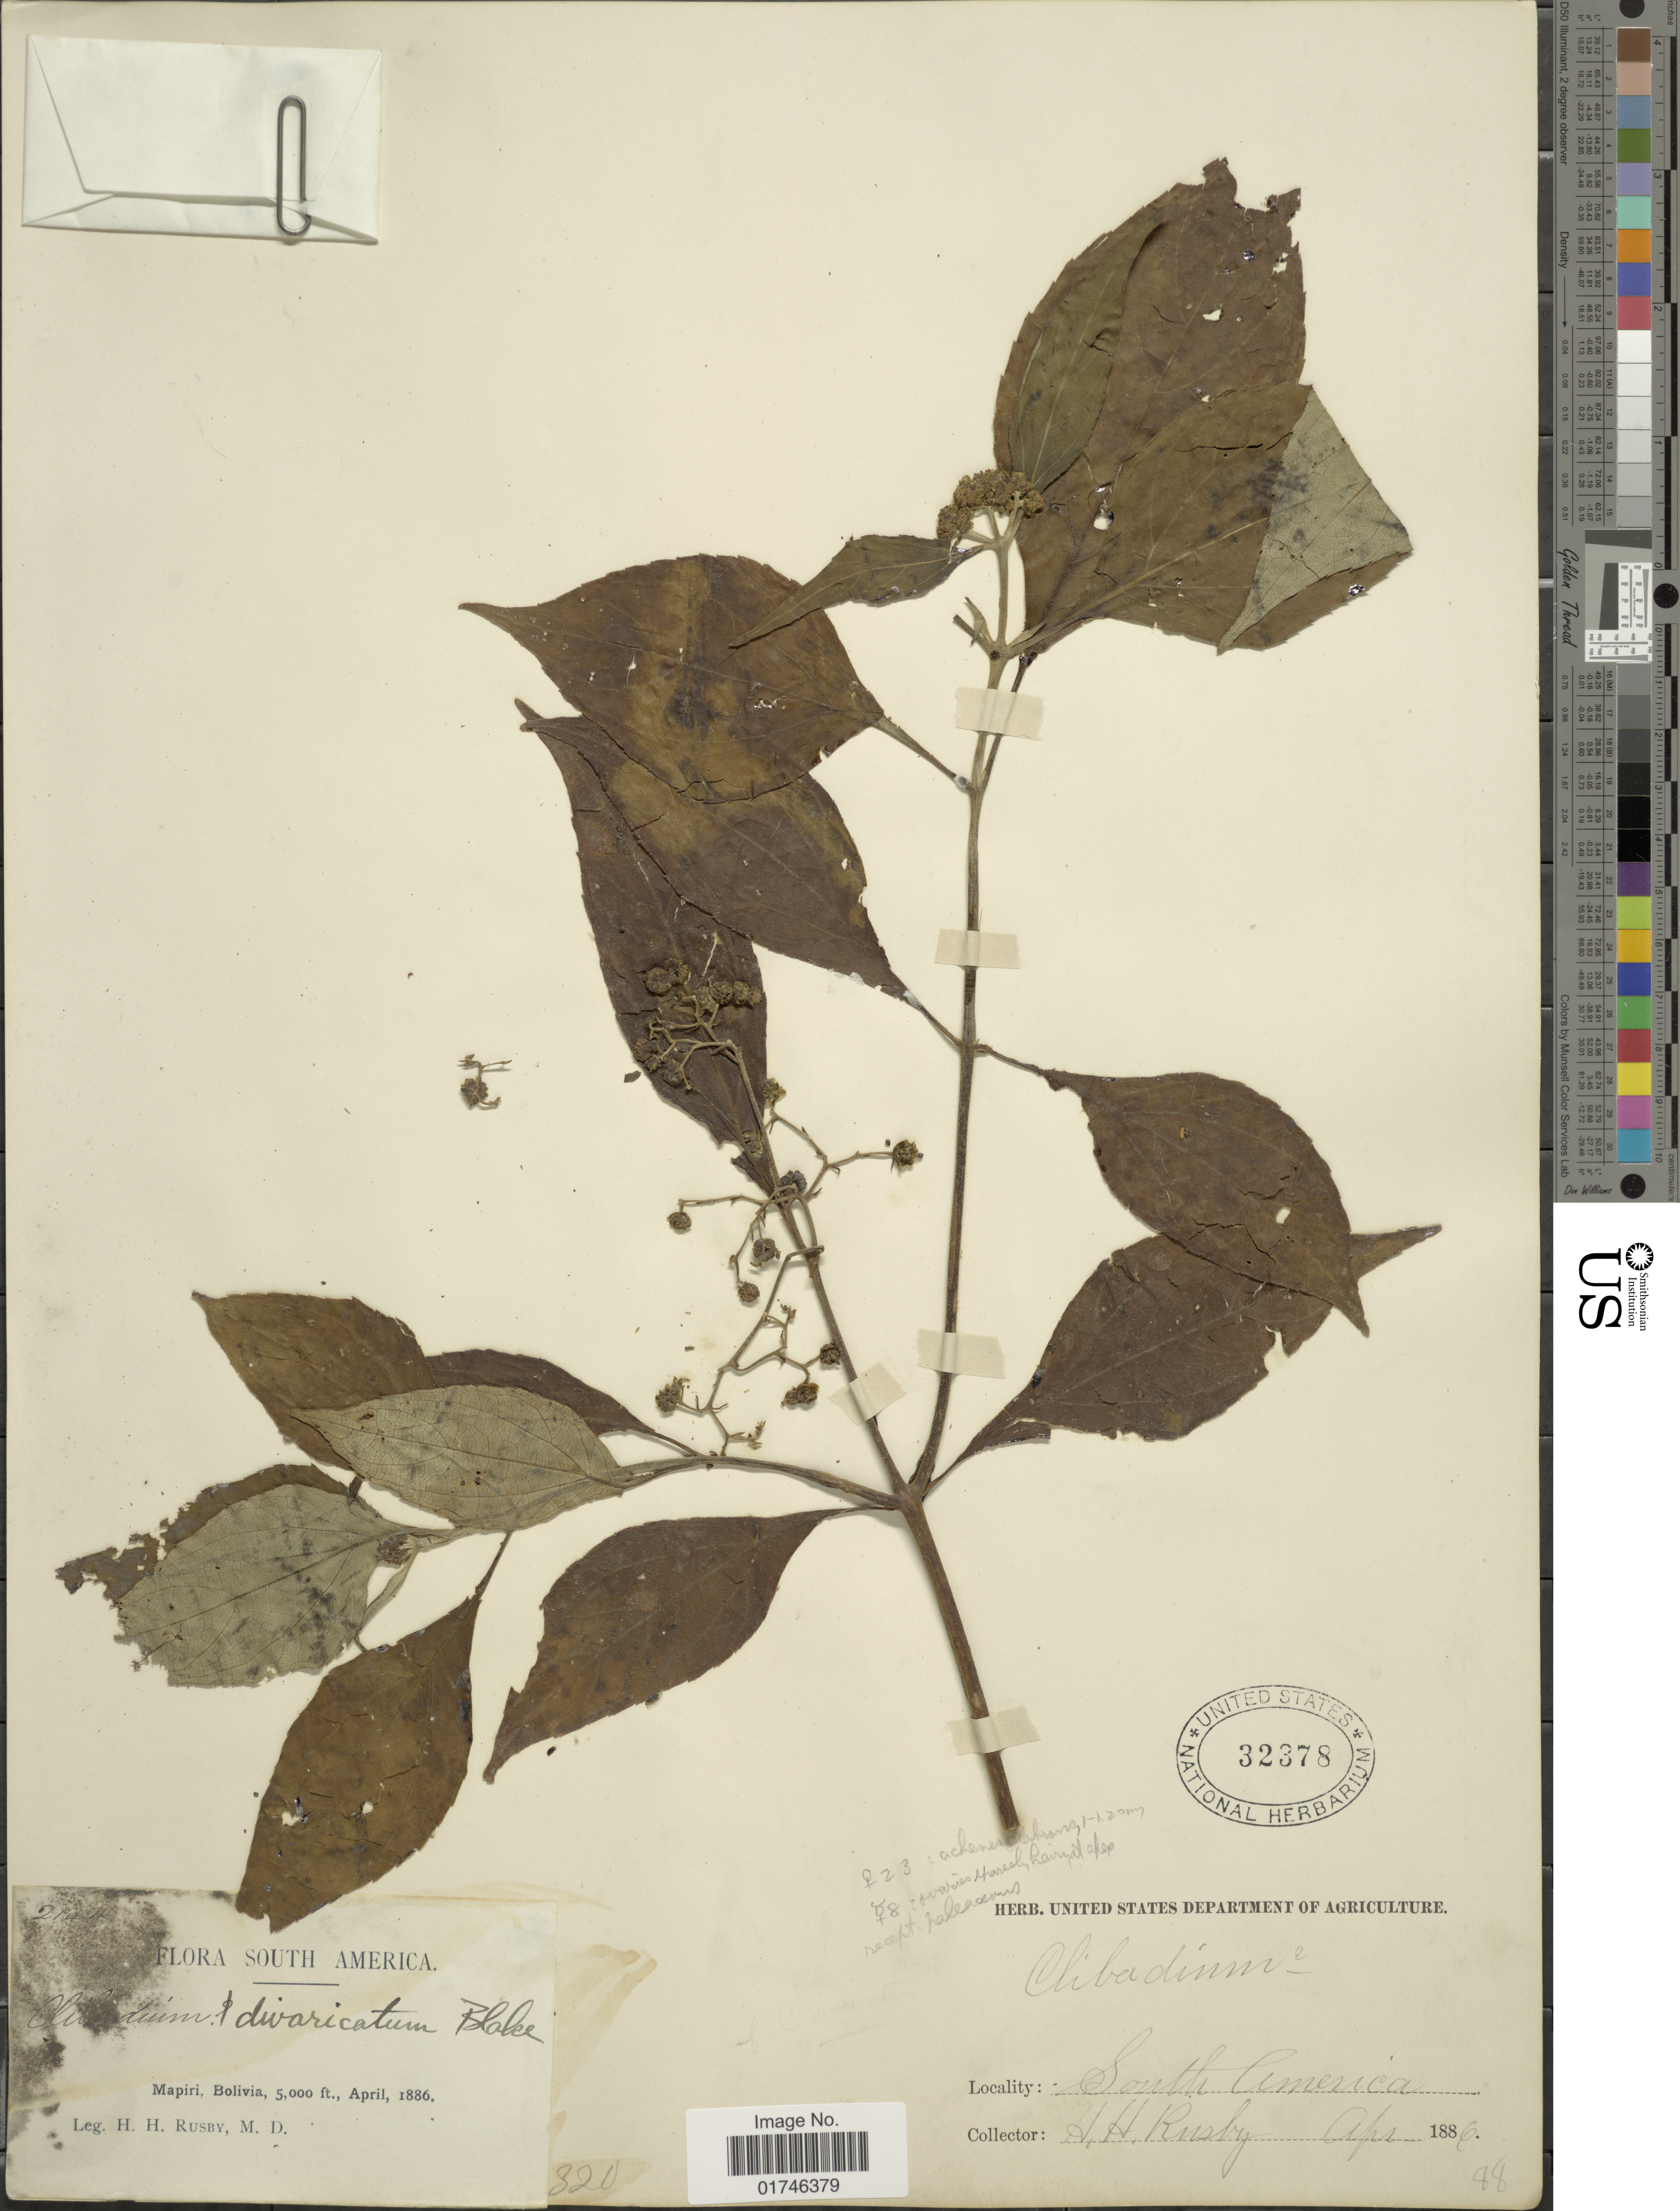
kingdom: Plantae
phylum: Tracheophyta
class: Magnoliopsida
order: Asterales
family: Asteraceae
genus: Clibadium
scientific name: Clibadium divarticatum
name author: S.F. Blake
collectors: H. H. Rusby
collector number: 2144*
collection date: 1886-04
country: Bolivia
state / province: La Páz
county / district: Larecaja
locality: Mapiri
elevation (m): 1524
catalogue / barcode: US 32378